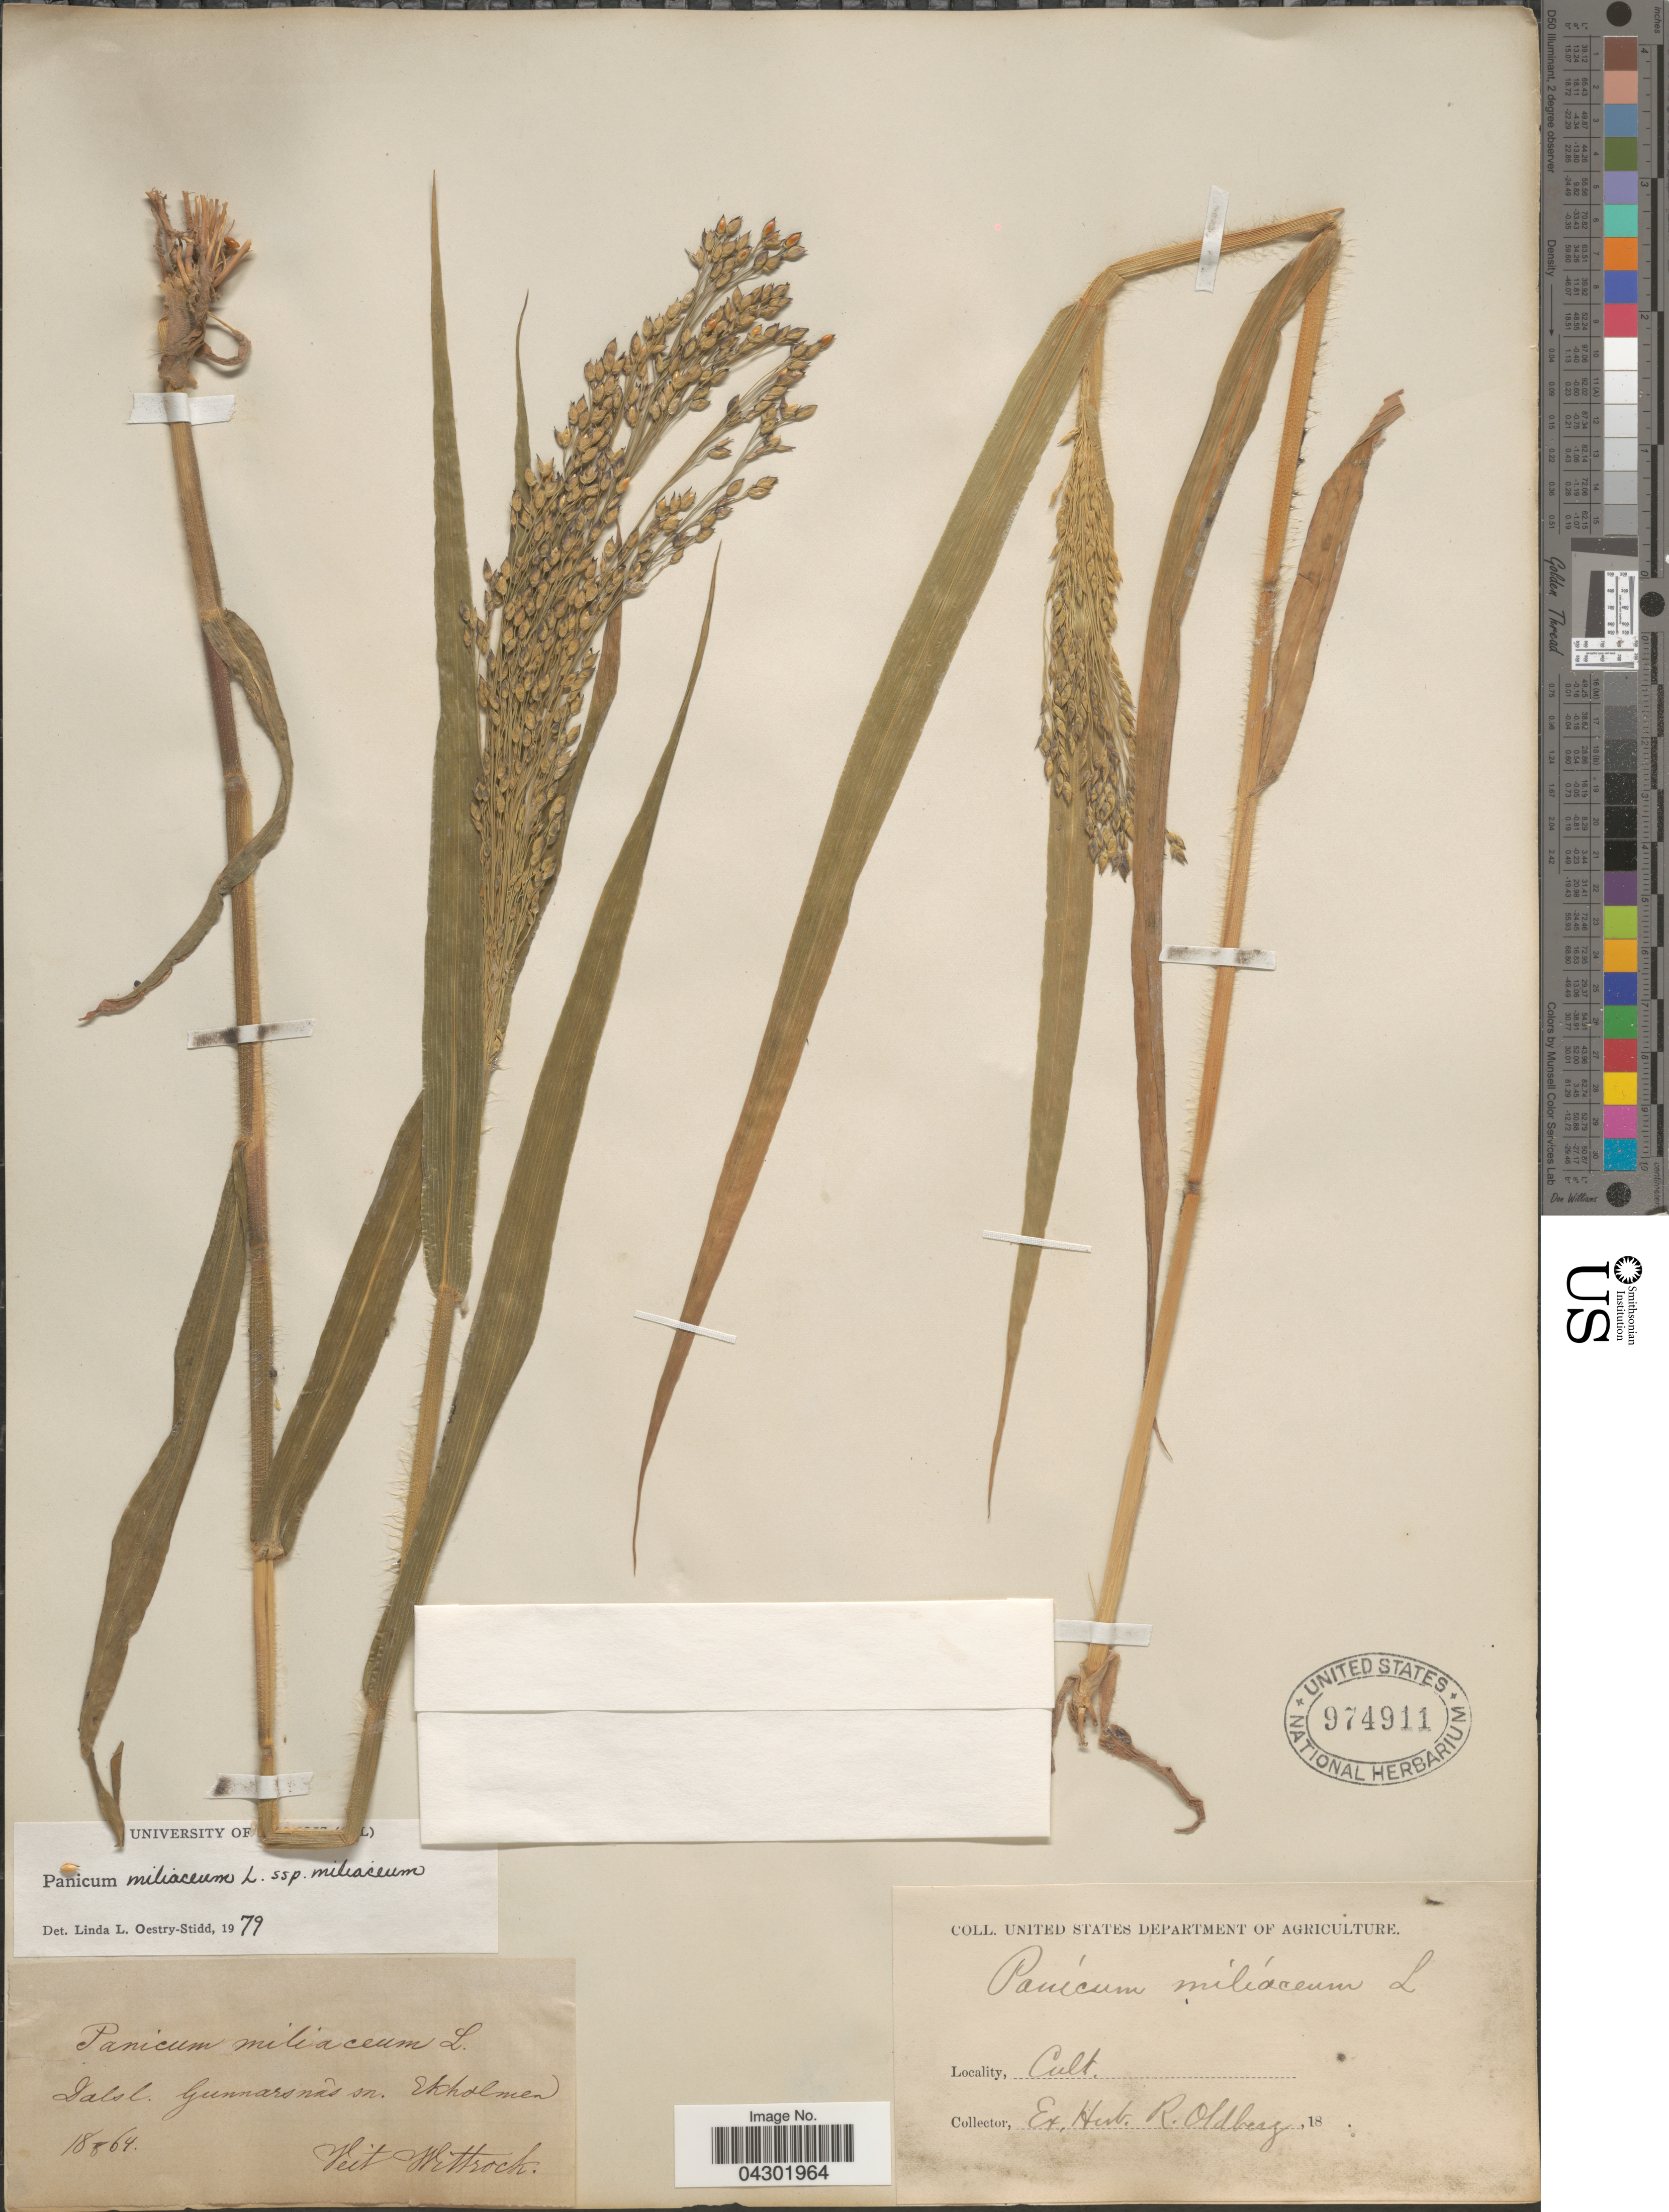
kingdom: Plantae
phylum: Tracheophyta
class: Liliopsida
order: Poales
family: Poaceae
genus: Panicum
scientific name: Panicum miliaceum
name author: L.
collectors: V. B. Wittrock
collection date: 1864-08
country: Sweden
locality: Dalsl. Gunnarsnás sn. Ekholmen.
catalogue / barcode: US 974911